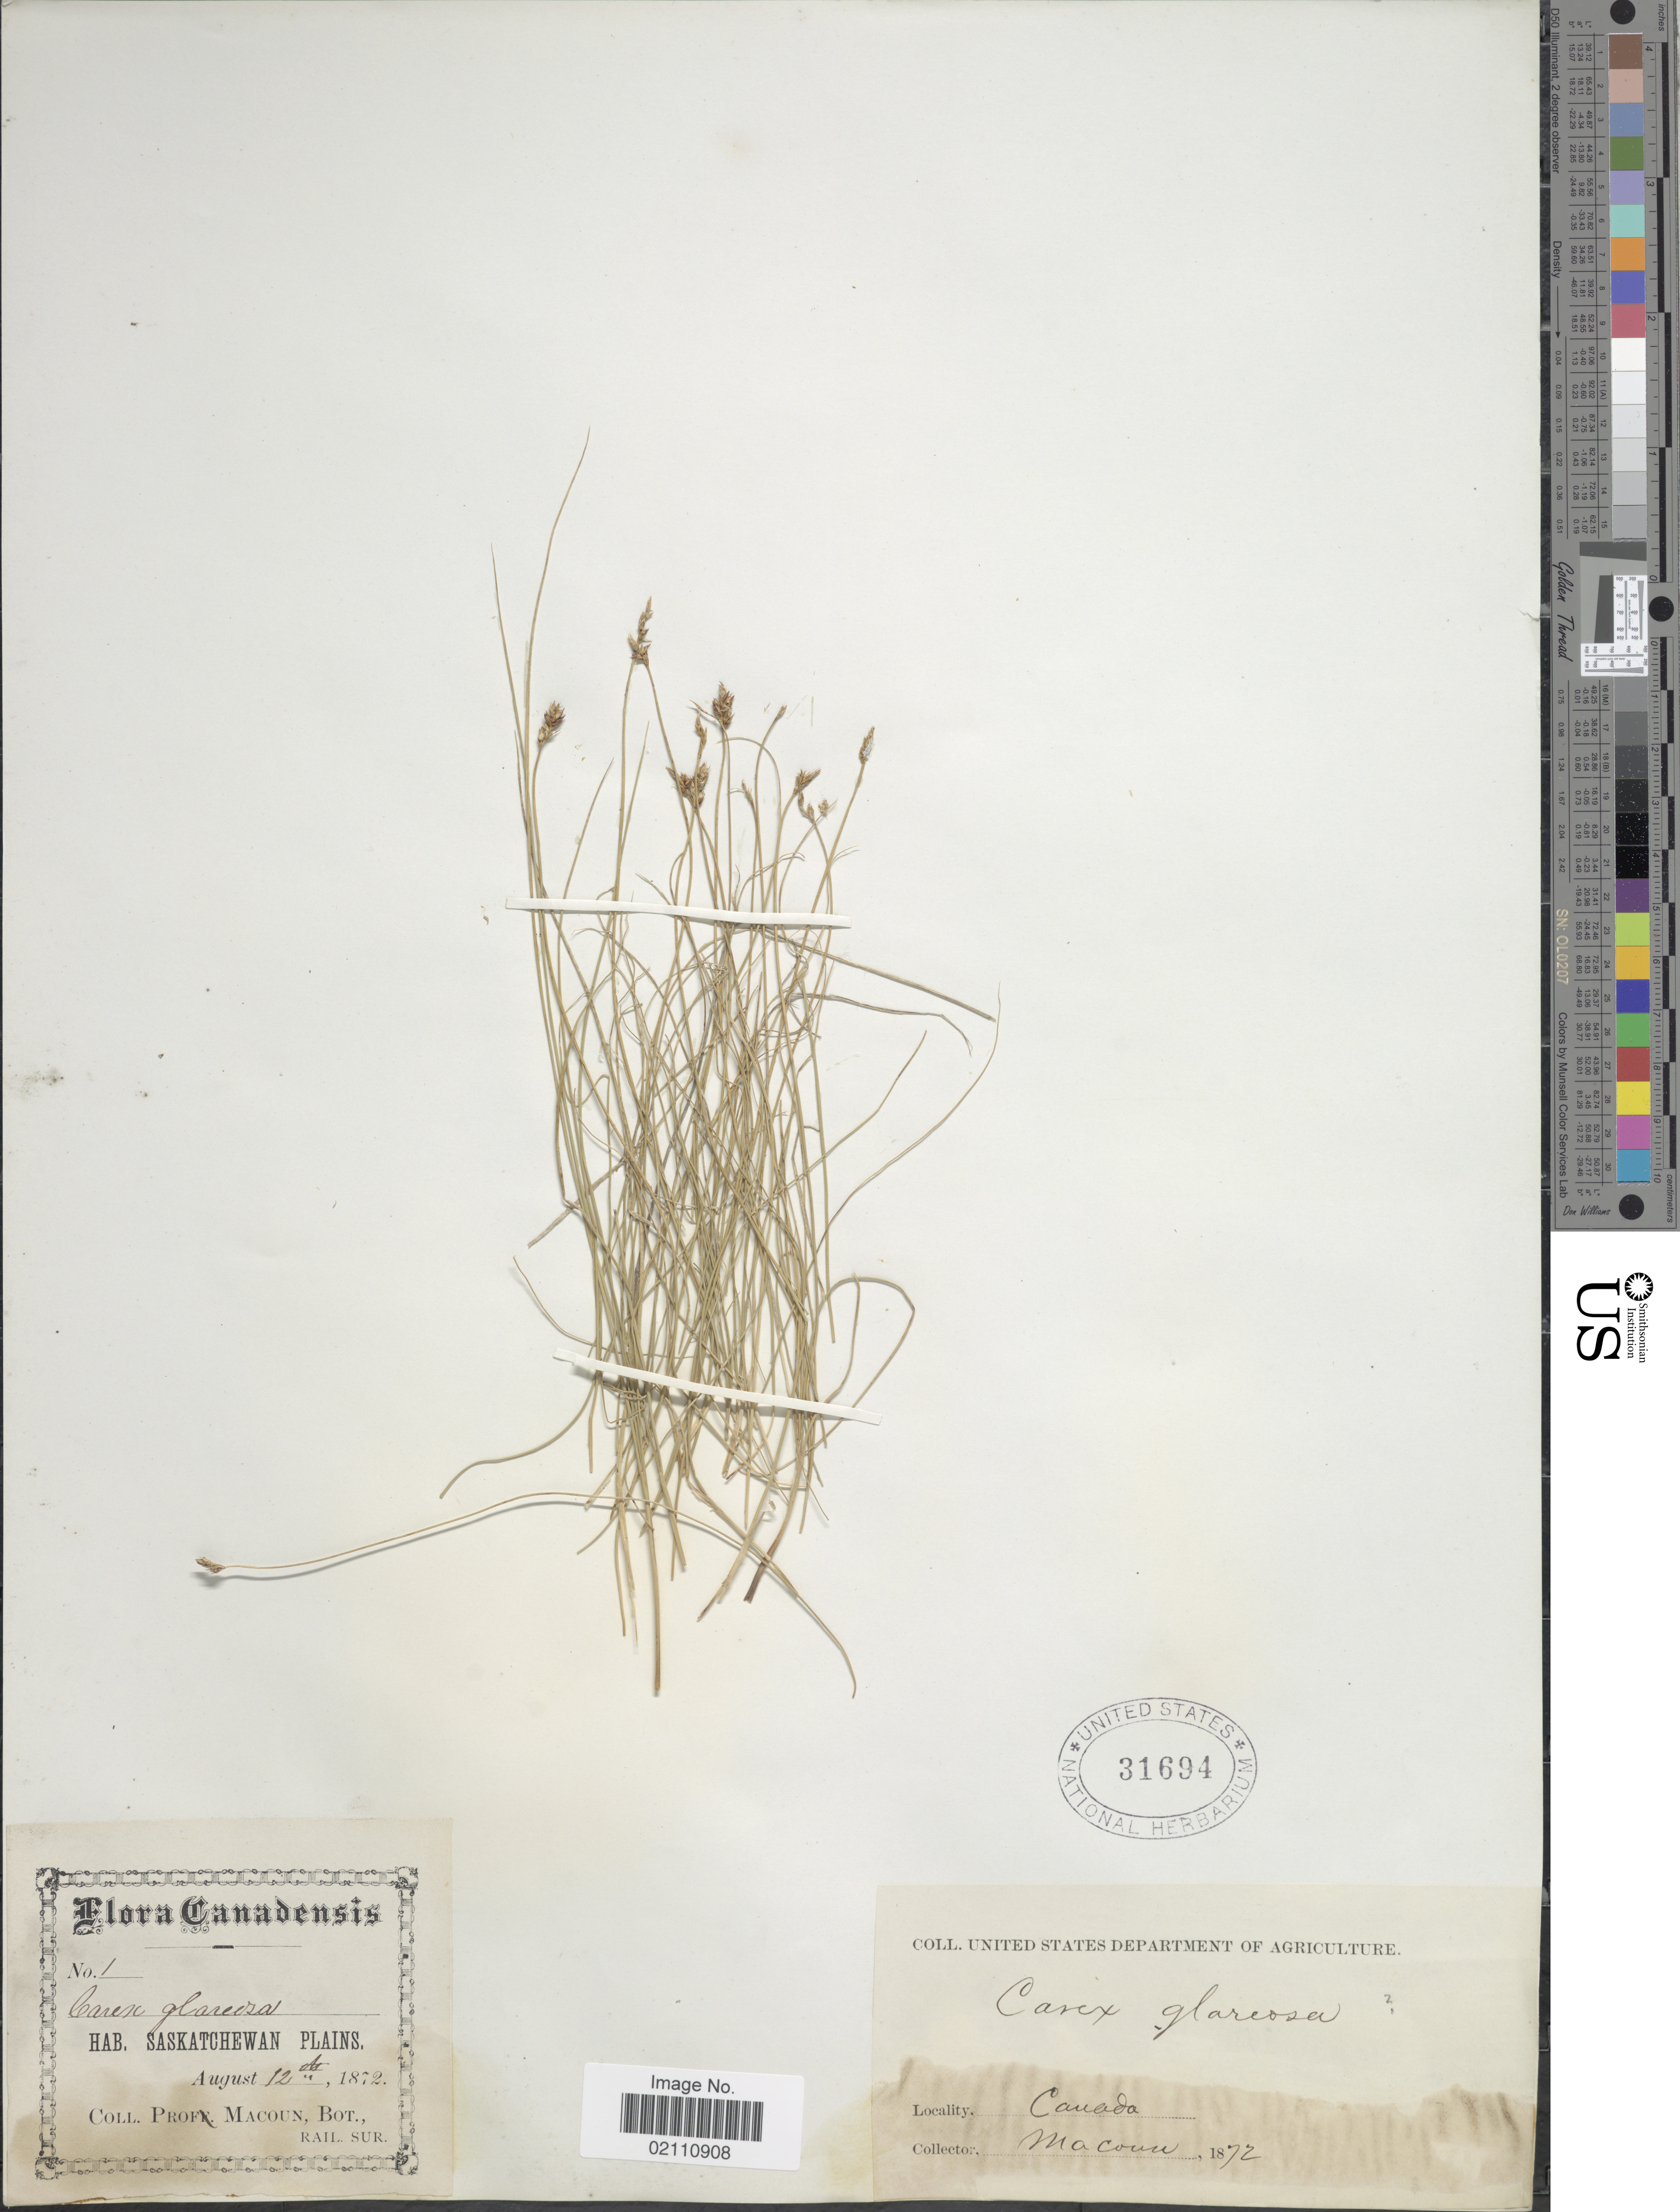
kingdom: Plantae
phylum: Tracheophyta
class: Liliopsida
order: Poales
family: Cyperaceae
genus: Carex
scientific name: Carex glareosa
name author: Schkuhr ex Wahlenb.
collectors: -- Macoun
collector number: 1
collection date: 1872-08-12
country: Canada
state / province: Saskatchewan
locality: Saskatchewan Plains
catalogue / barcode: US 31694